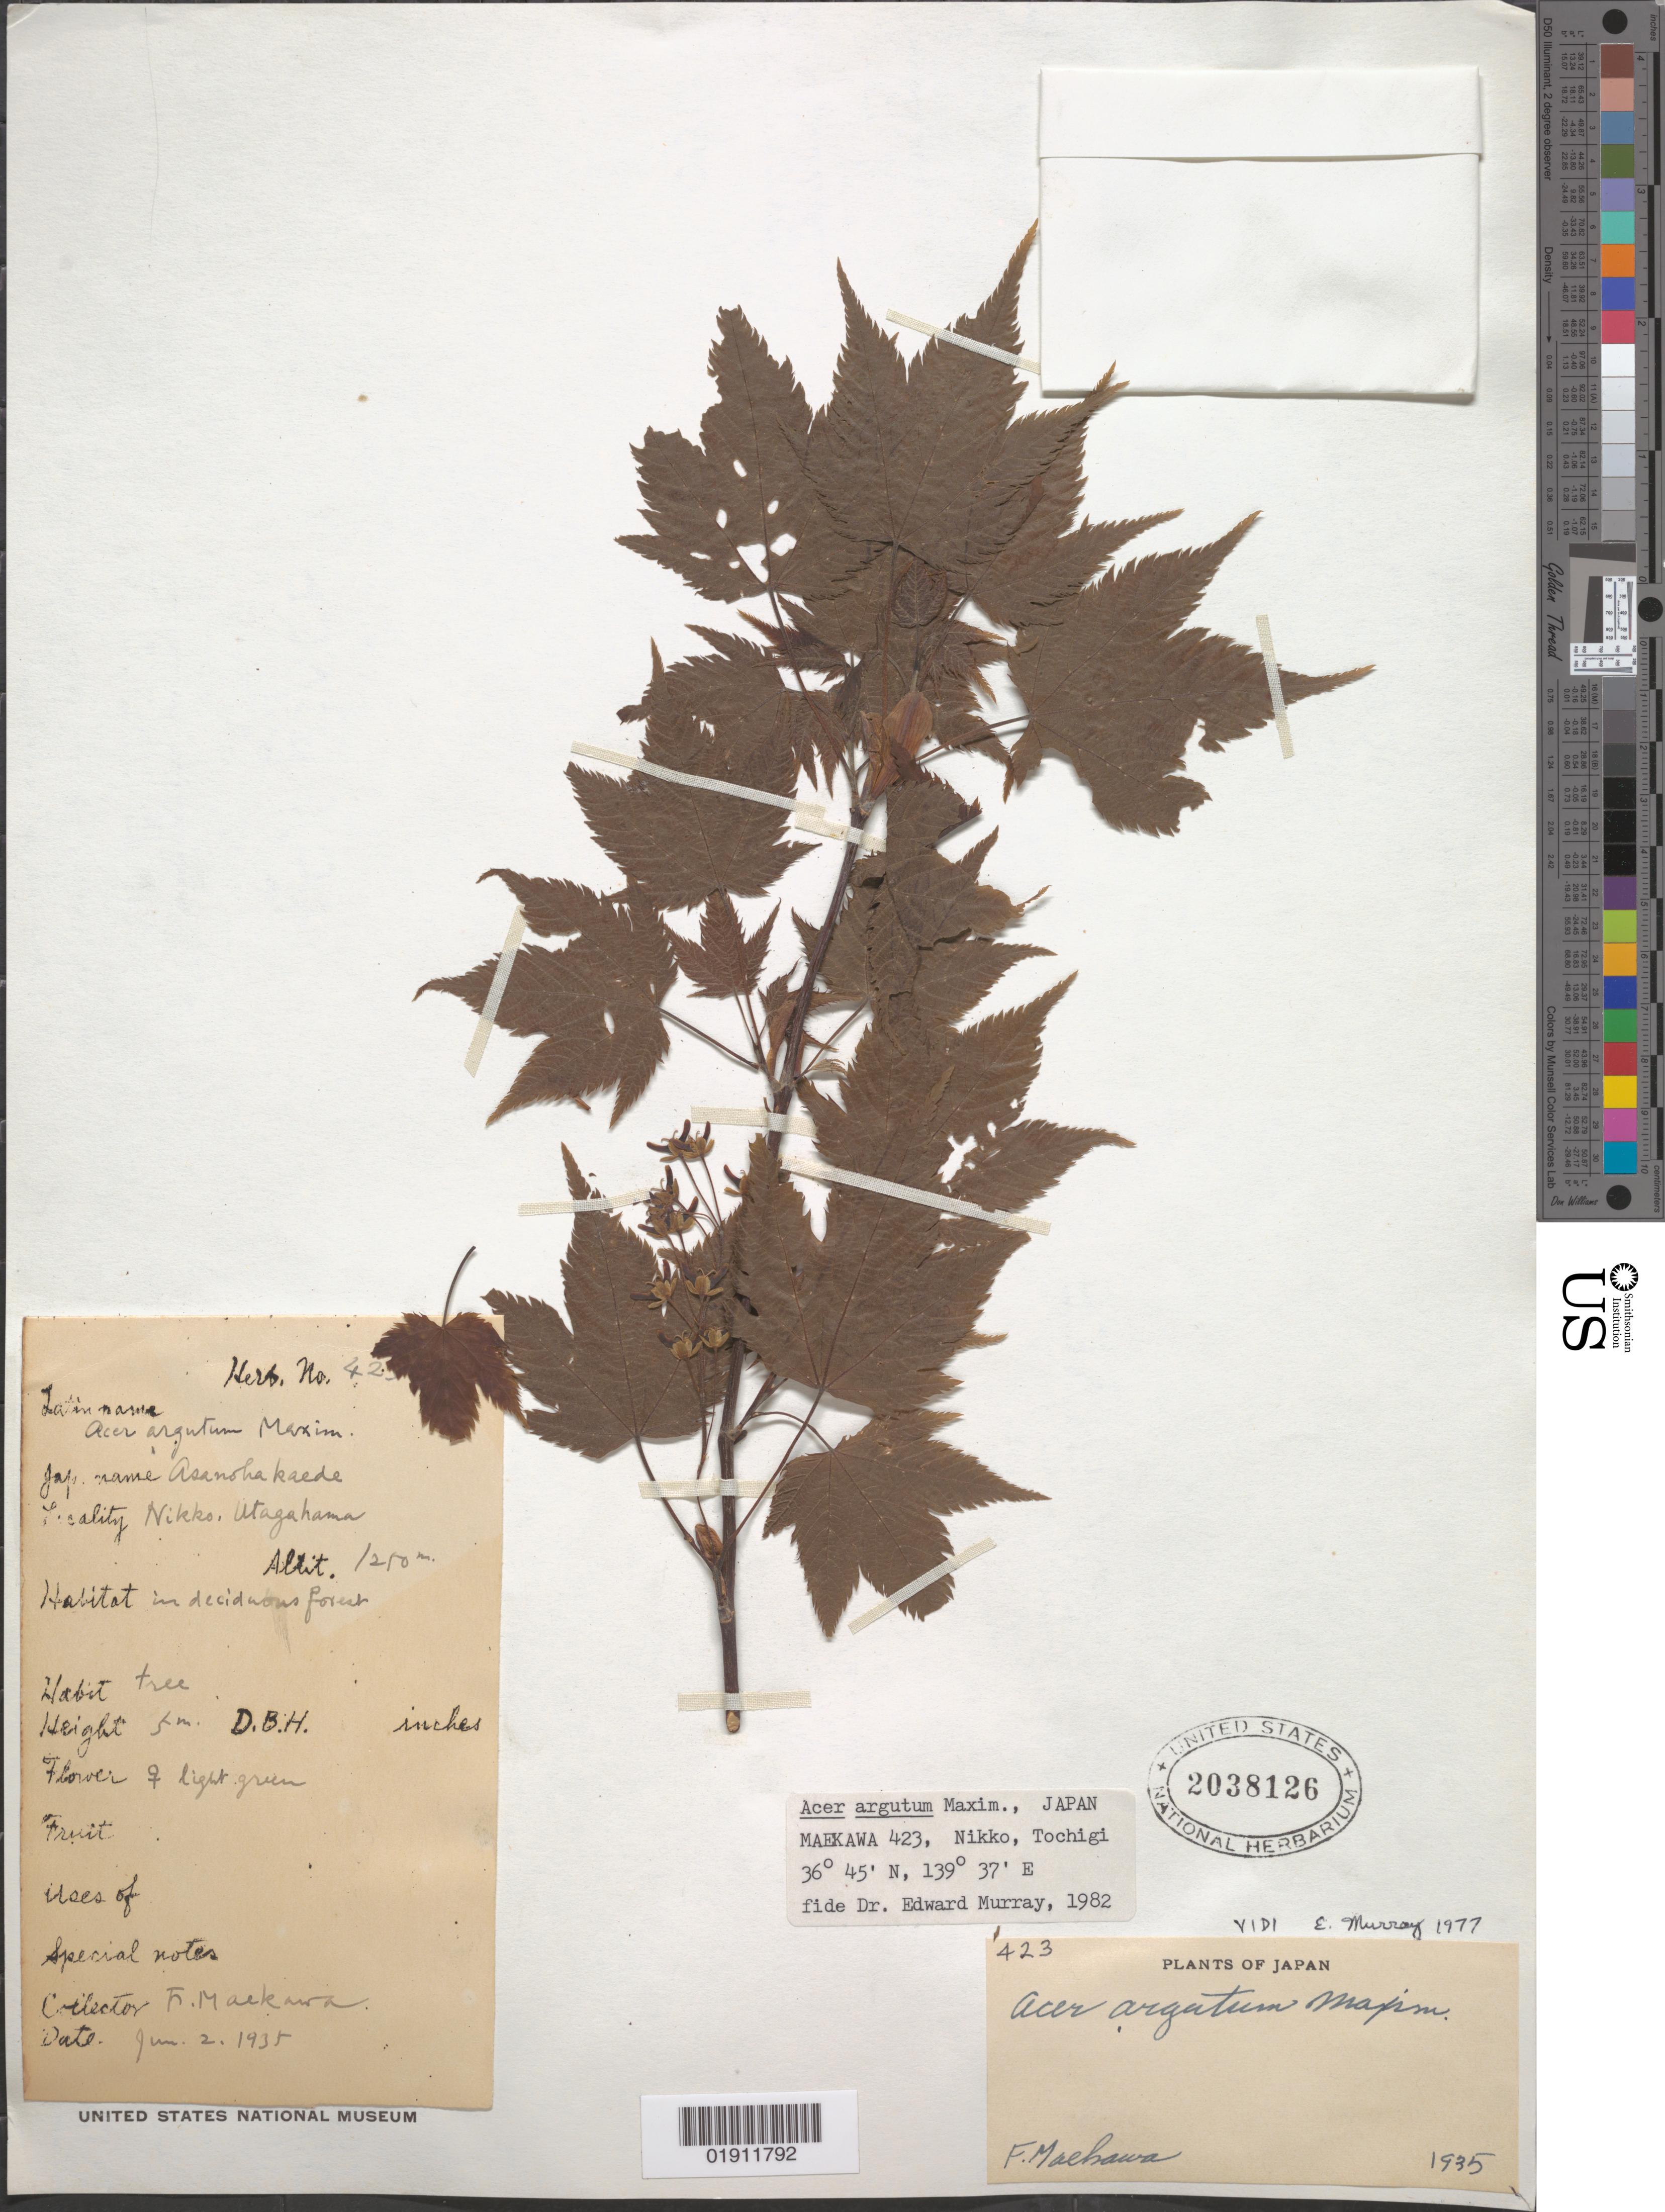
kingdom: Plantae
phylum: Tracheophyta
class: Magnoliopsida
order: Sapindales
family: Sapindaceae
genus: Acer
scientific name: Acer argutum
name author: Maxim.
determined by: Murray, Edward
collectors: F. Maekawa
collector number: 423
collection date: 1935-06-02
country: Japan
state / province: Totigi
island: Honshu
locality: Nikko, Utagahama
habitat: In deciduous forest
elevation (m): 1250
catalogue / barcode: US 2038126